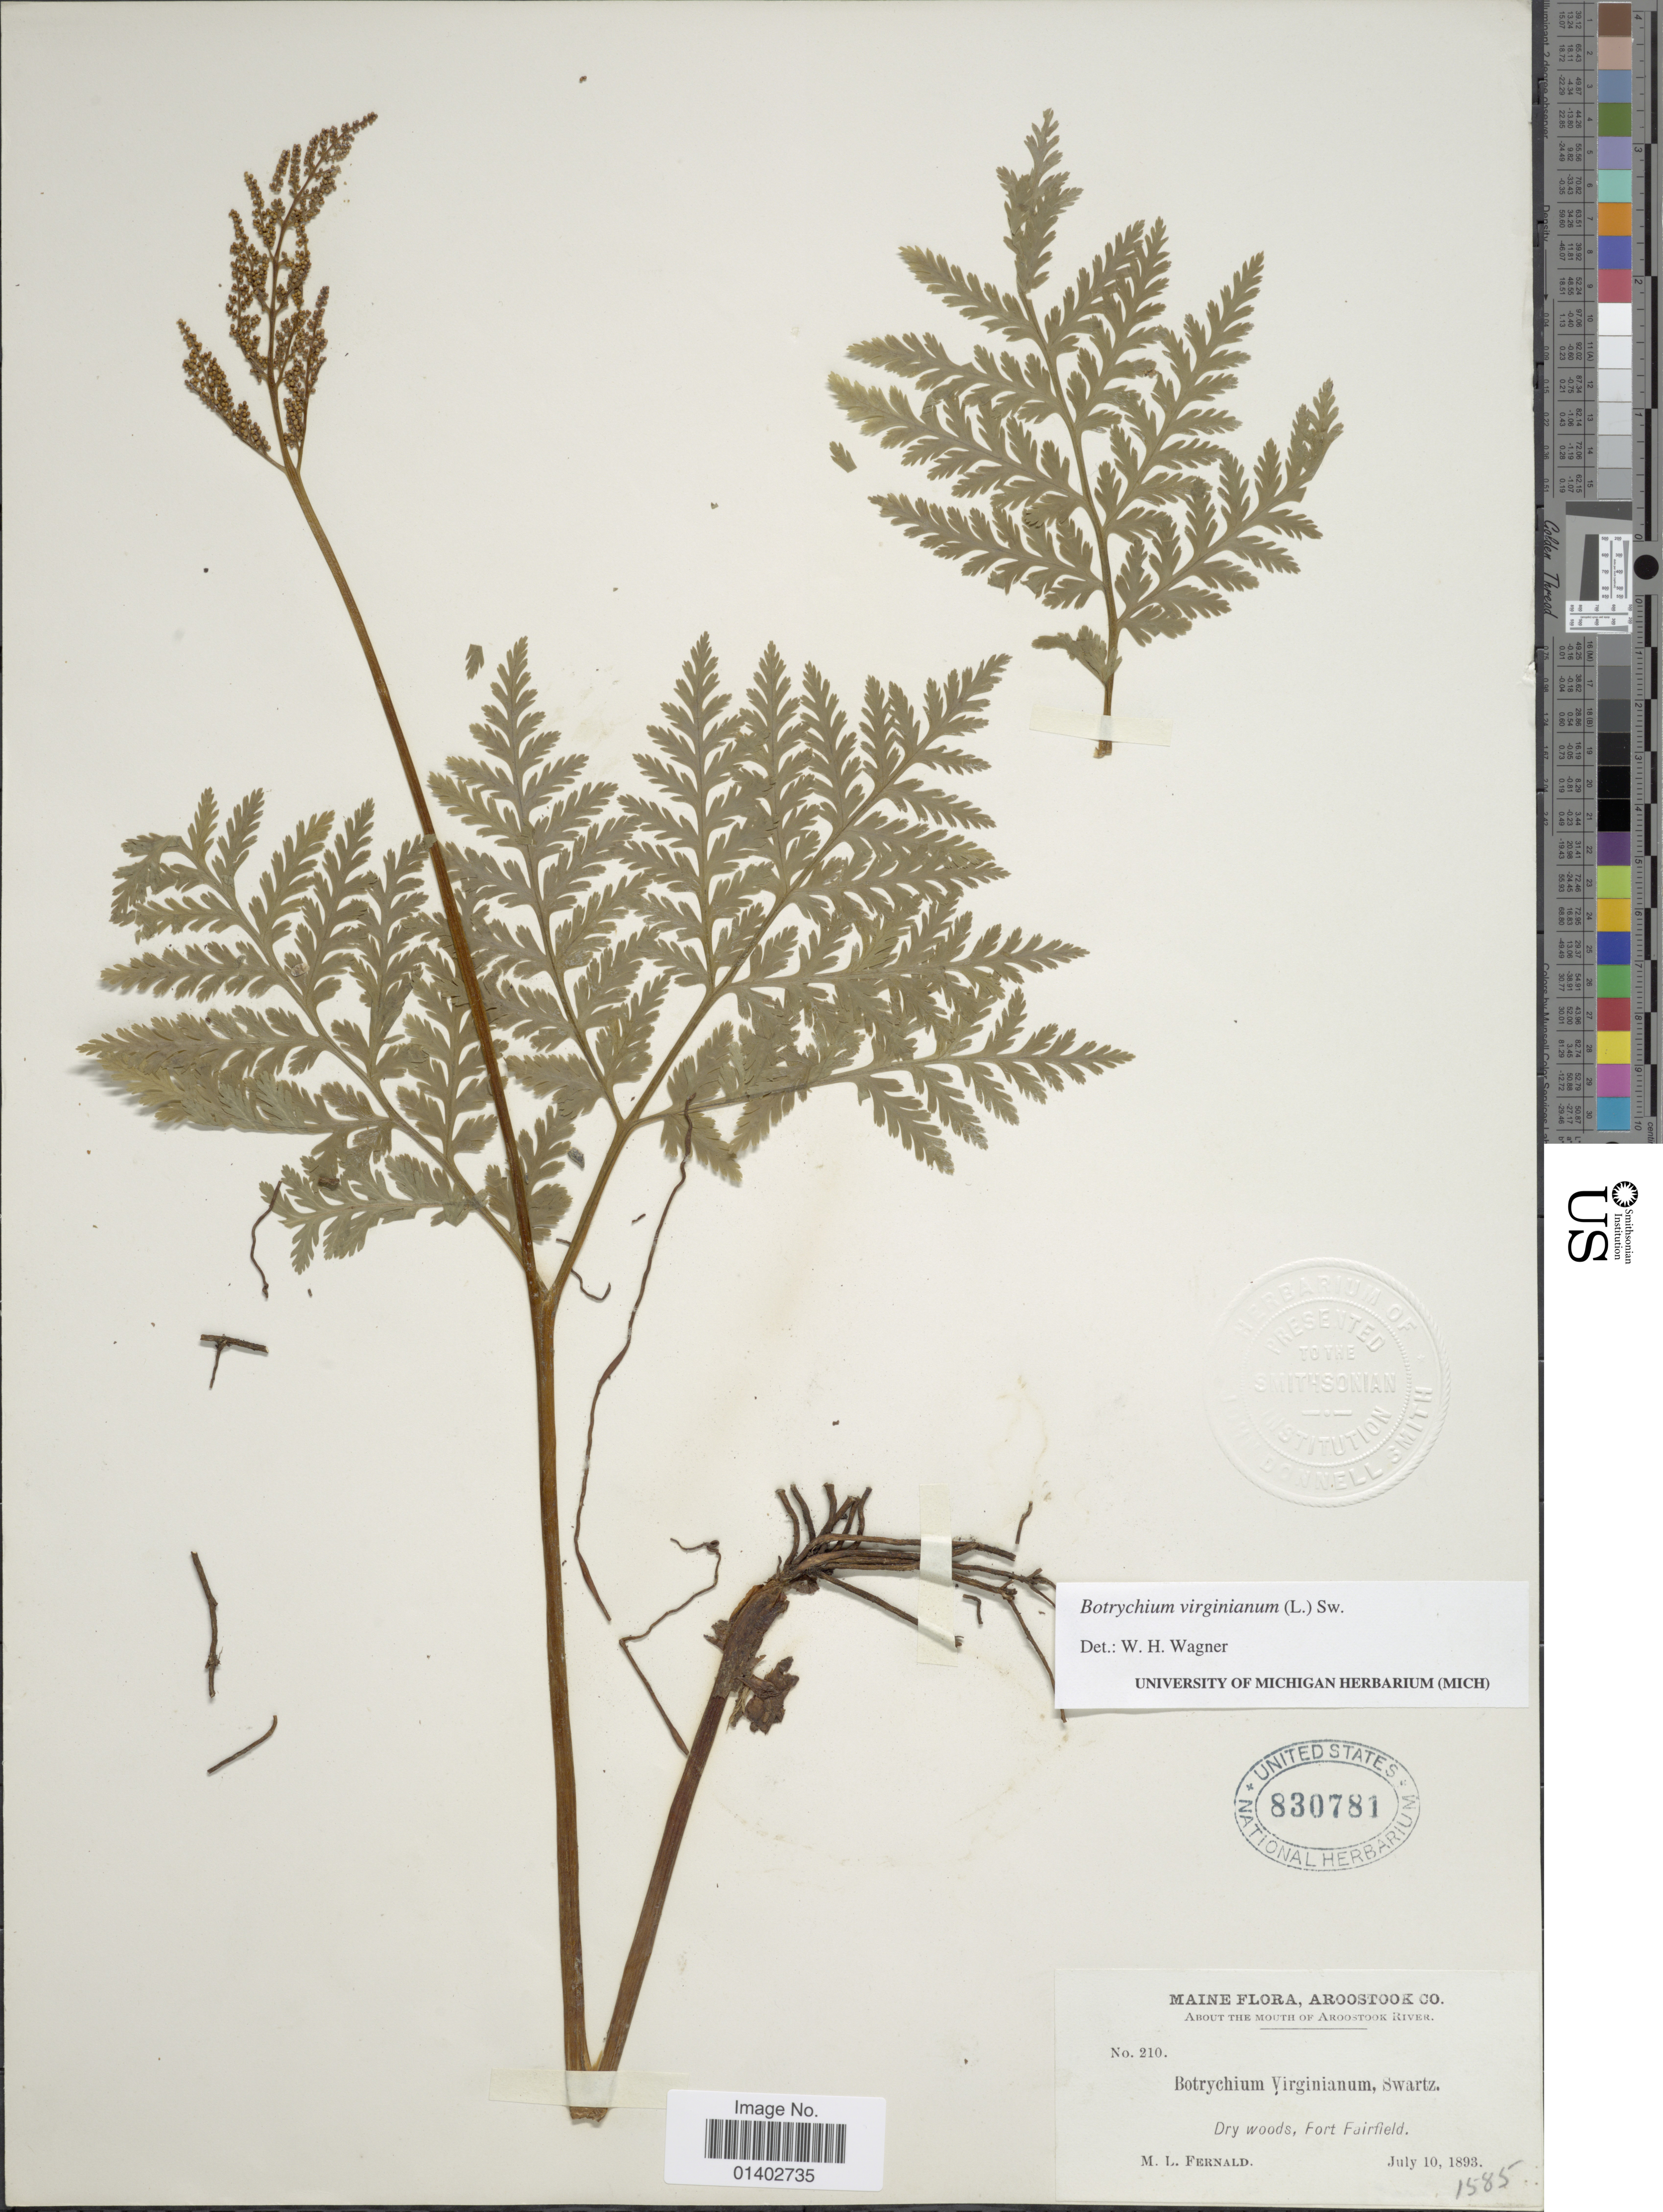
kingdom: Plantae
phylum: Tracheophyta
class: Polypodiopsida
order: Ophioglossales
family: Ophioglossaceae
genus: Botrychium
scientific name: Botrychium virginianum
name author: (L.) Sw.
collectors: M. L. Fernald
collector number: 210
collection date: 1893-07-10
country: United States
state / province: Maine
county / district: Aroostook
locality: about the Mouth of Aroostook River, Dry woods, Fort Fairfield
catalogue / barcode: US 830781